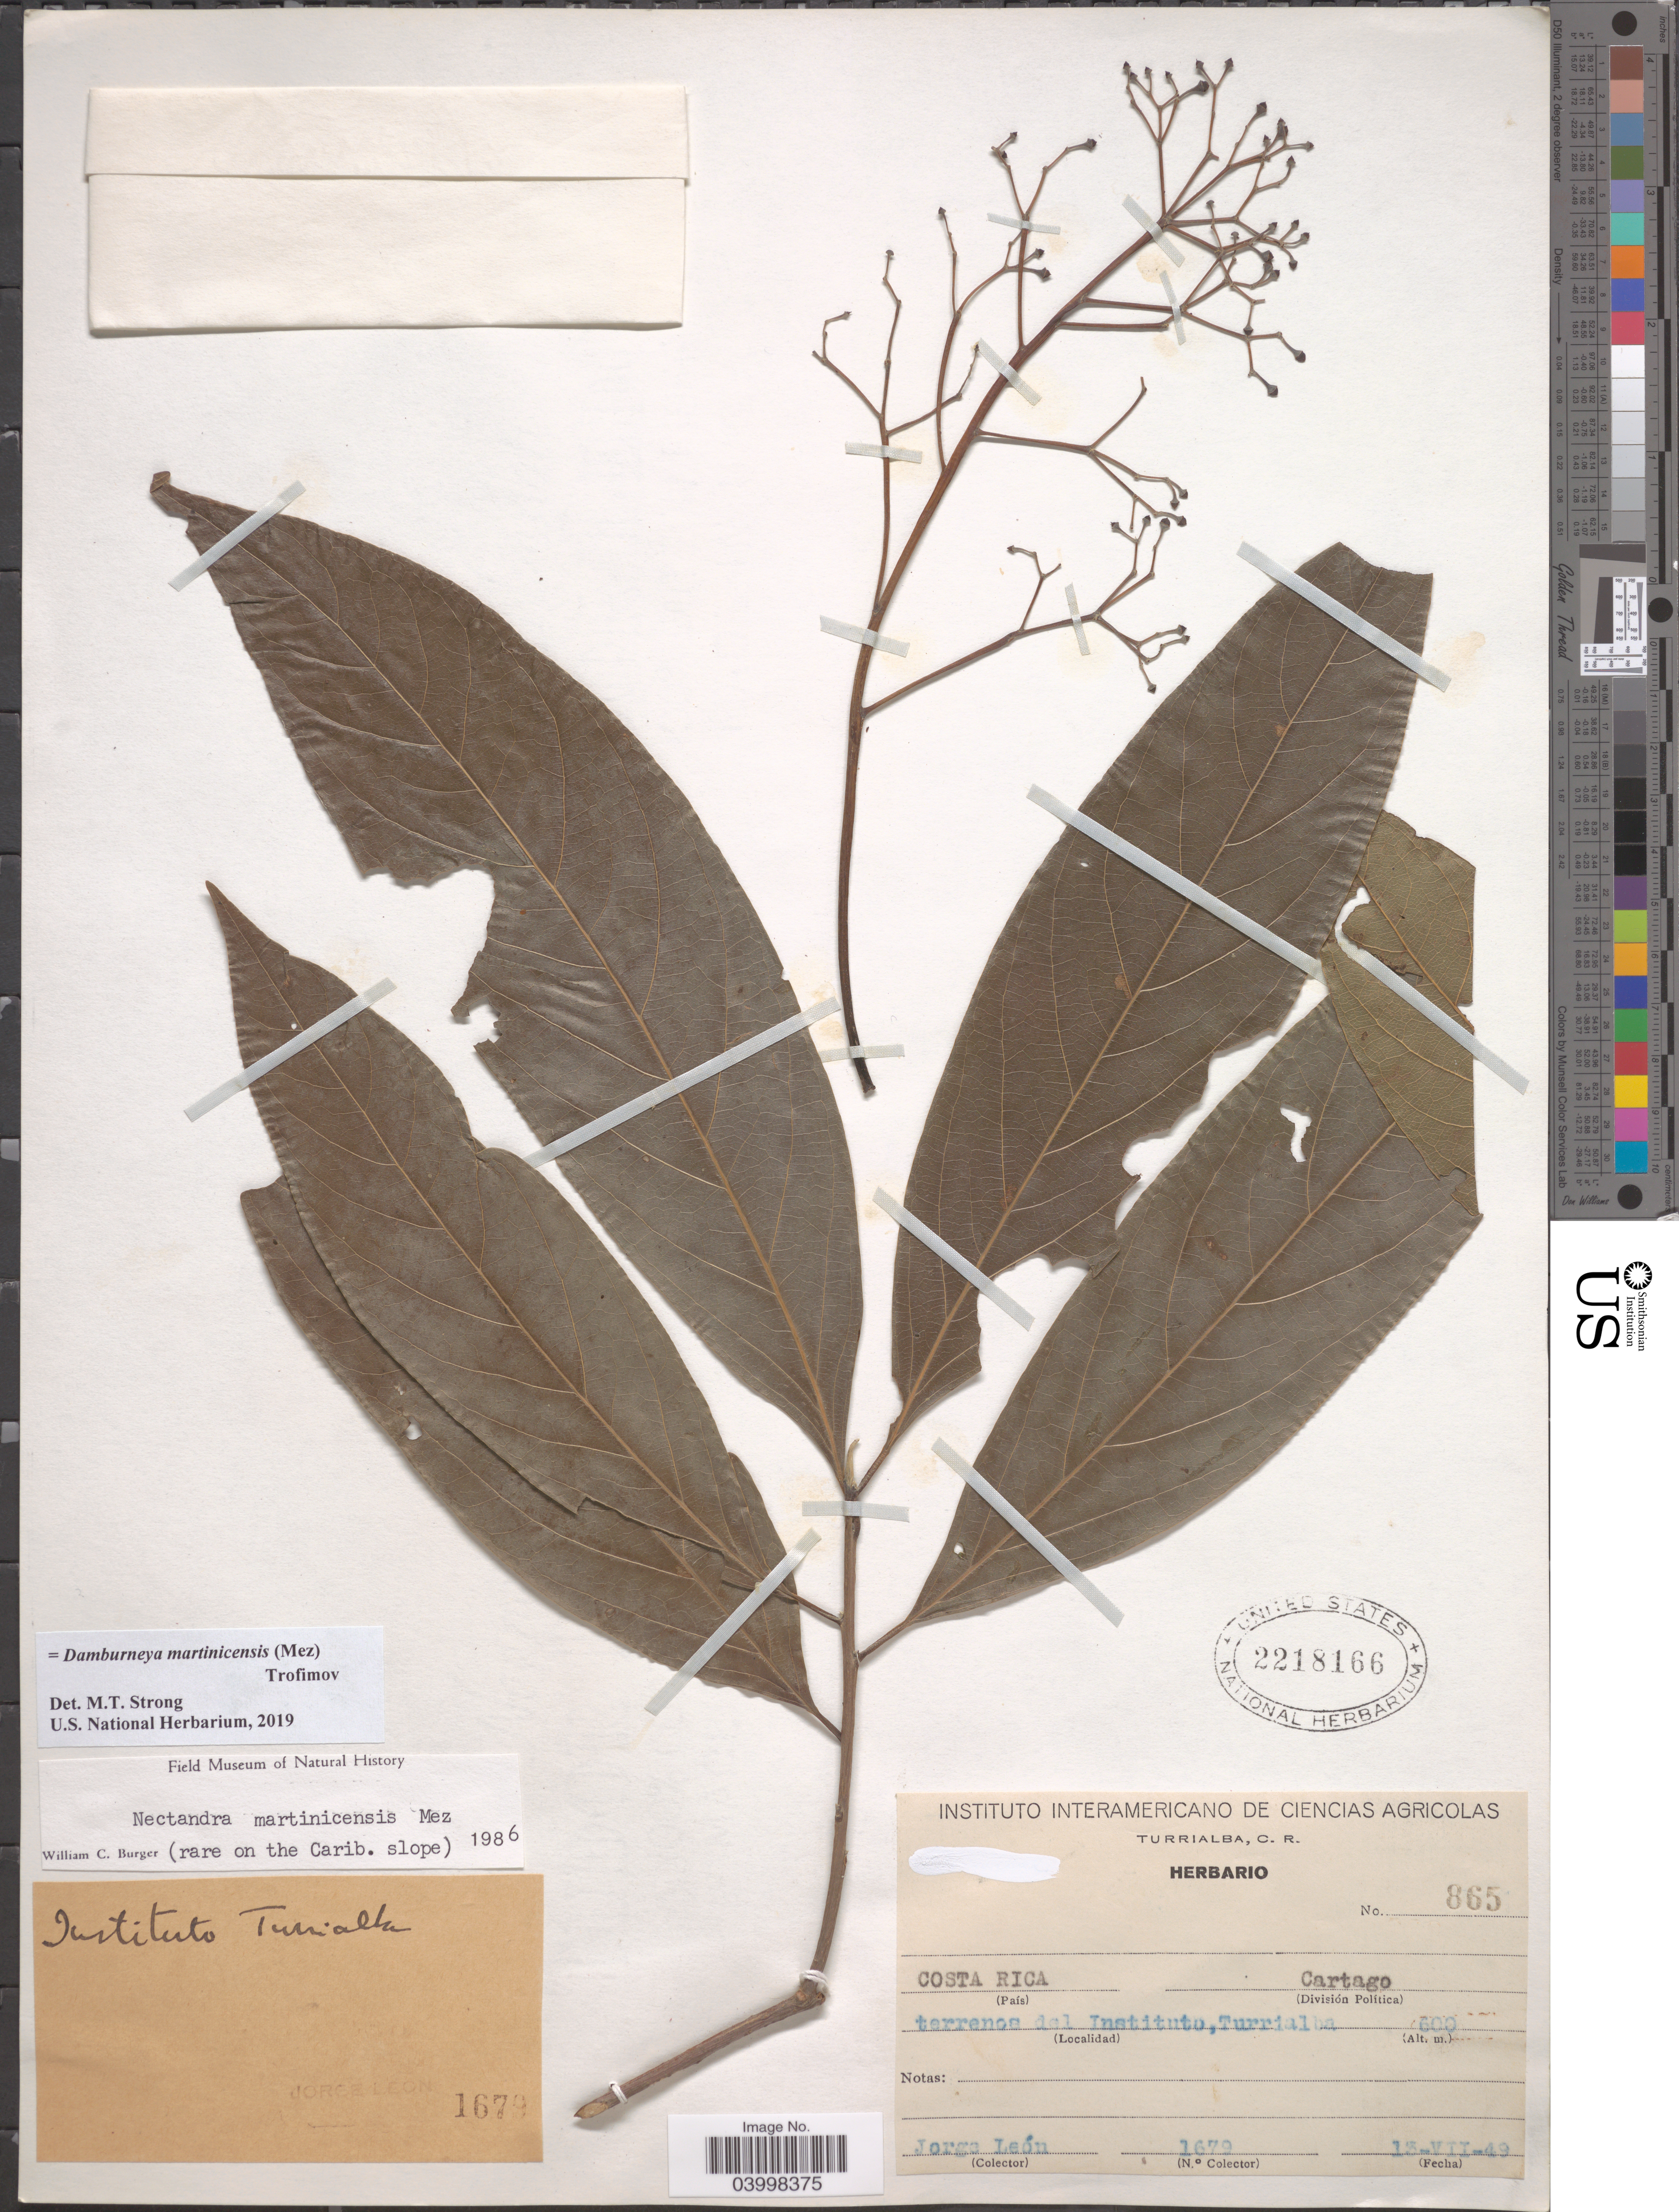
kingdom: Plantae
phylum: Tracheophyta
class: Magnoliopsida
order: Laurales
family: Lauraceae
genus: Damburneya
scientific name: Damburneya martinicensis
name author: (Mez) Trofimov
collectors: J. León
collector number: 1672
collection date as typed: Transcribed d/m/y: 13/7/49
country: Costa Rica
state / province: Cartago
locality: Terrenos del Instituto, Turrialba.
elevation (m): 600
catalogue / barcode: US 2218166